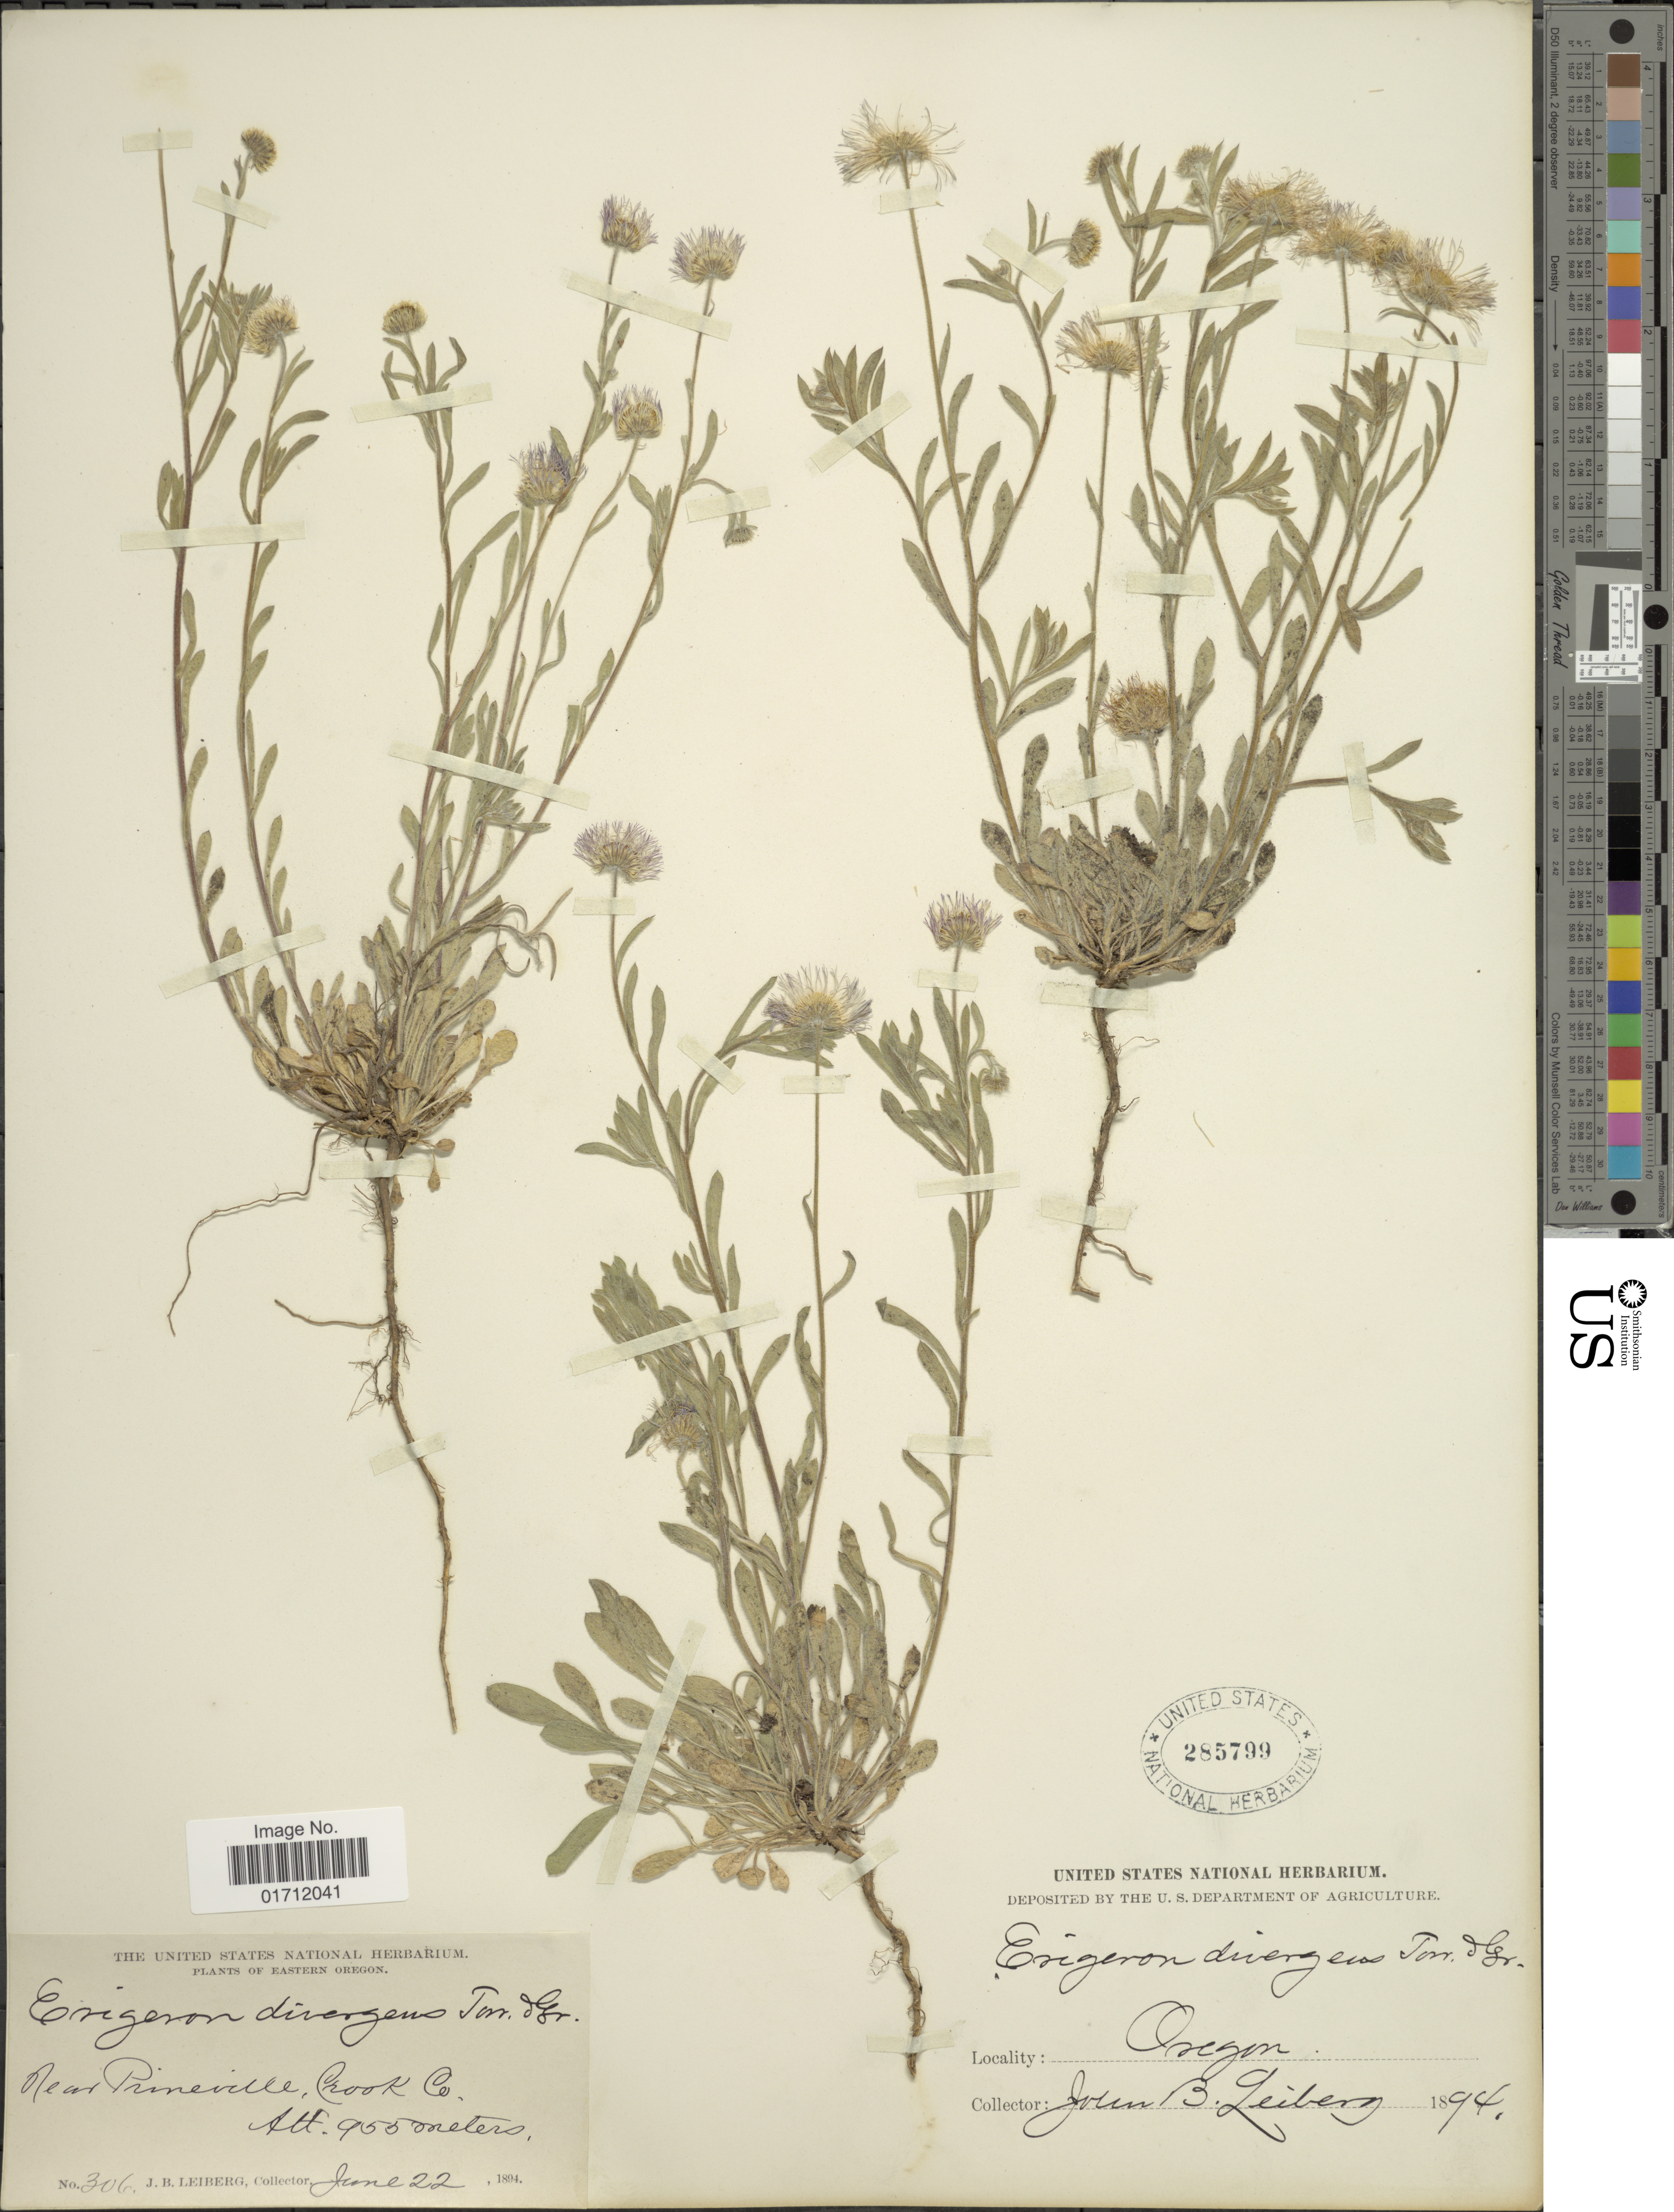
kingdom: Plantae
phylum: Tracheophyta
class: Magnoliopsida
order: Asterales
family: Asteraceae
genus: Erigeron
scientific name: Erigeron divergens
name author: Torr. & A. Gray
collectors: J. B. Leiberg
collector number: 306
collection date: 1894-06-22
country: United States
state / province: Oregon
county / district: Crook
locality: Near Prineville, Crook Co.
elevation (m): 955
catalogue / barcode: US 285799